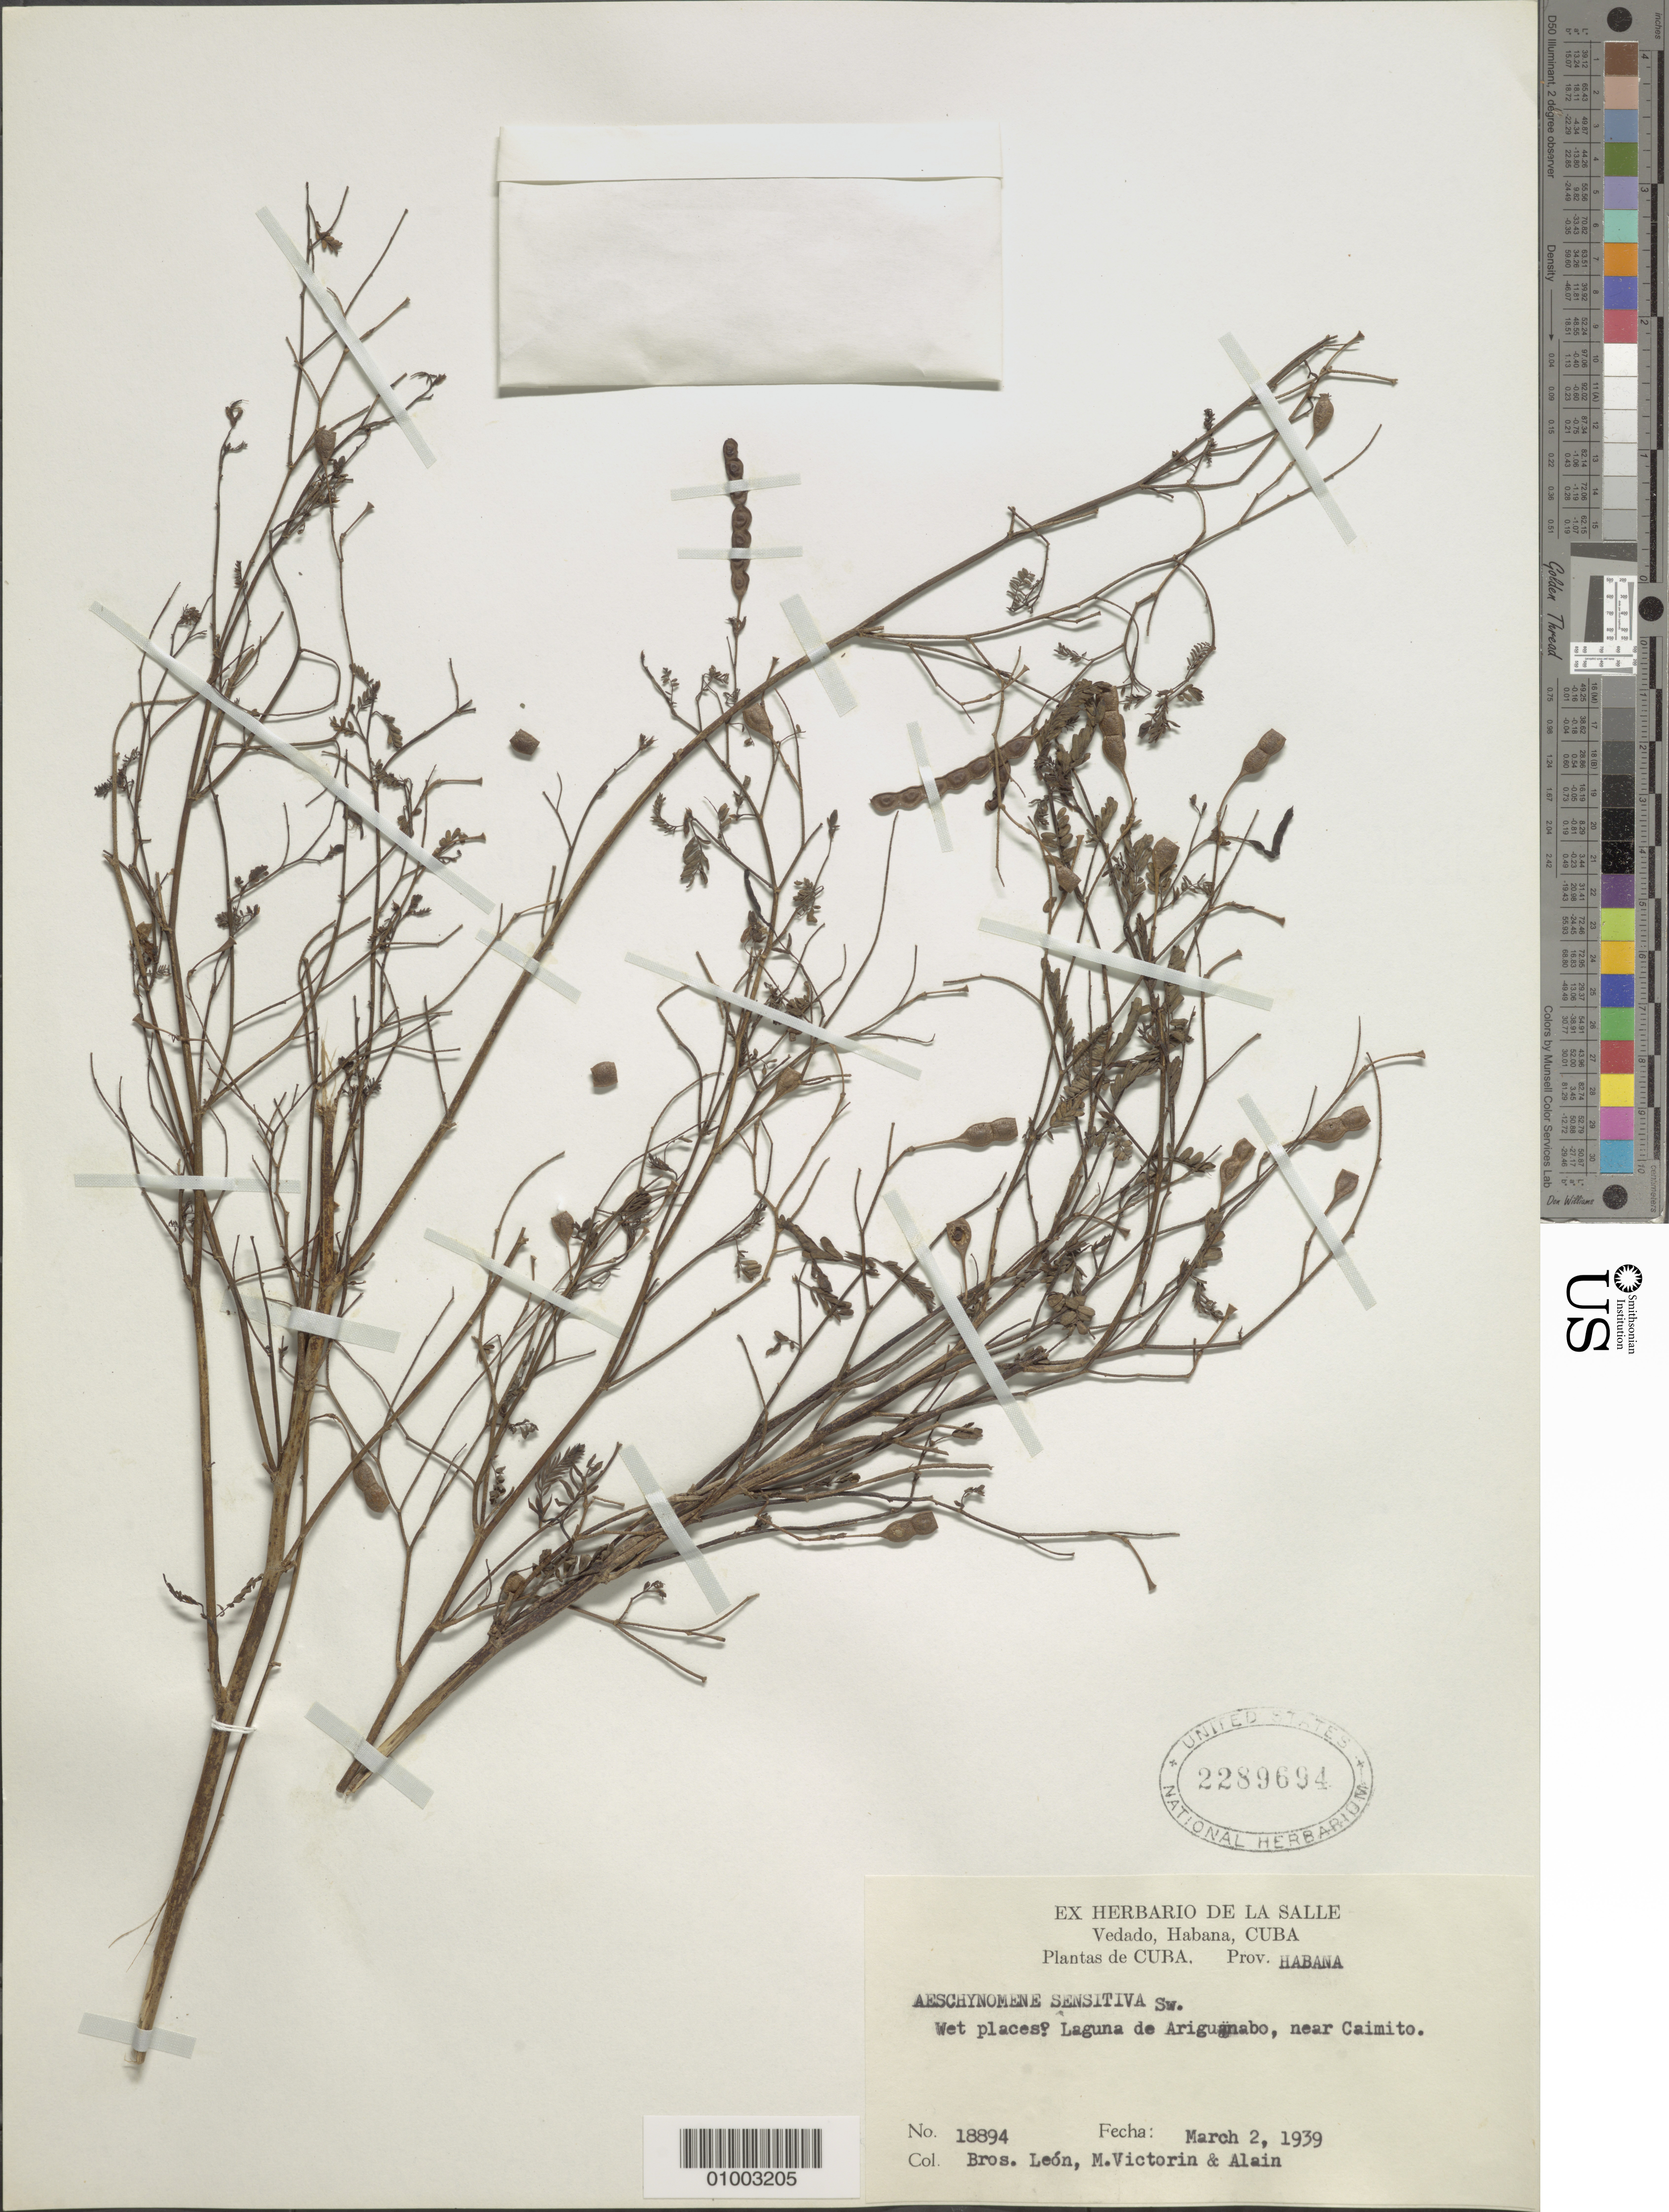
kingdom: Plantae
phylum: Tracheophyta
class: Magnoliopsida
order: Fabales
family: Fabaceae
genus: Aeschynomene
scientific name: Aeschynomene sensitiva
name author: Sw.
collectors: Bro. León, A. H. Liogier & Fr. Marie-Victorin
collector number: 18894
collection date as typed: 02 Mar 1939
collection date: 1939-03-02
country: Cuba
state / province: La Habana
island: Cuba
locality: Laguna de Ariguanabo, near Caimito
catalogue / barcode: US 2289694